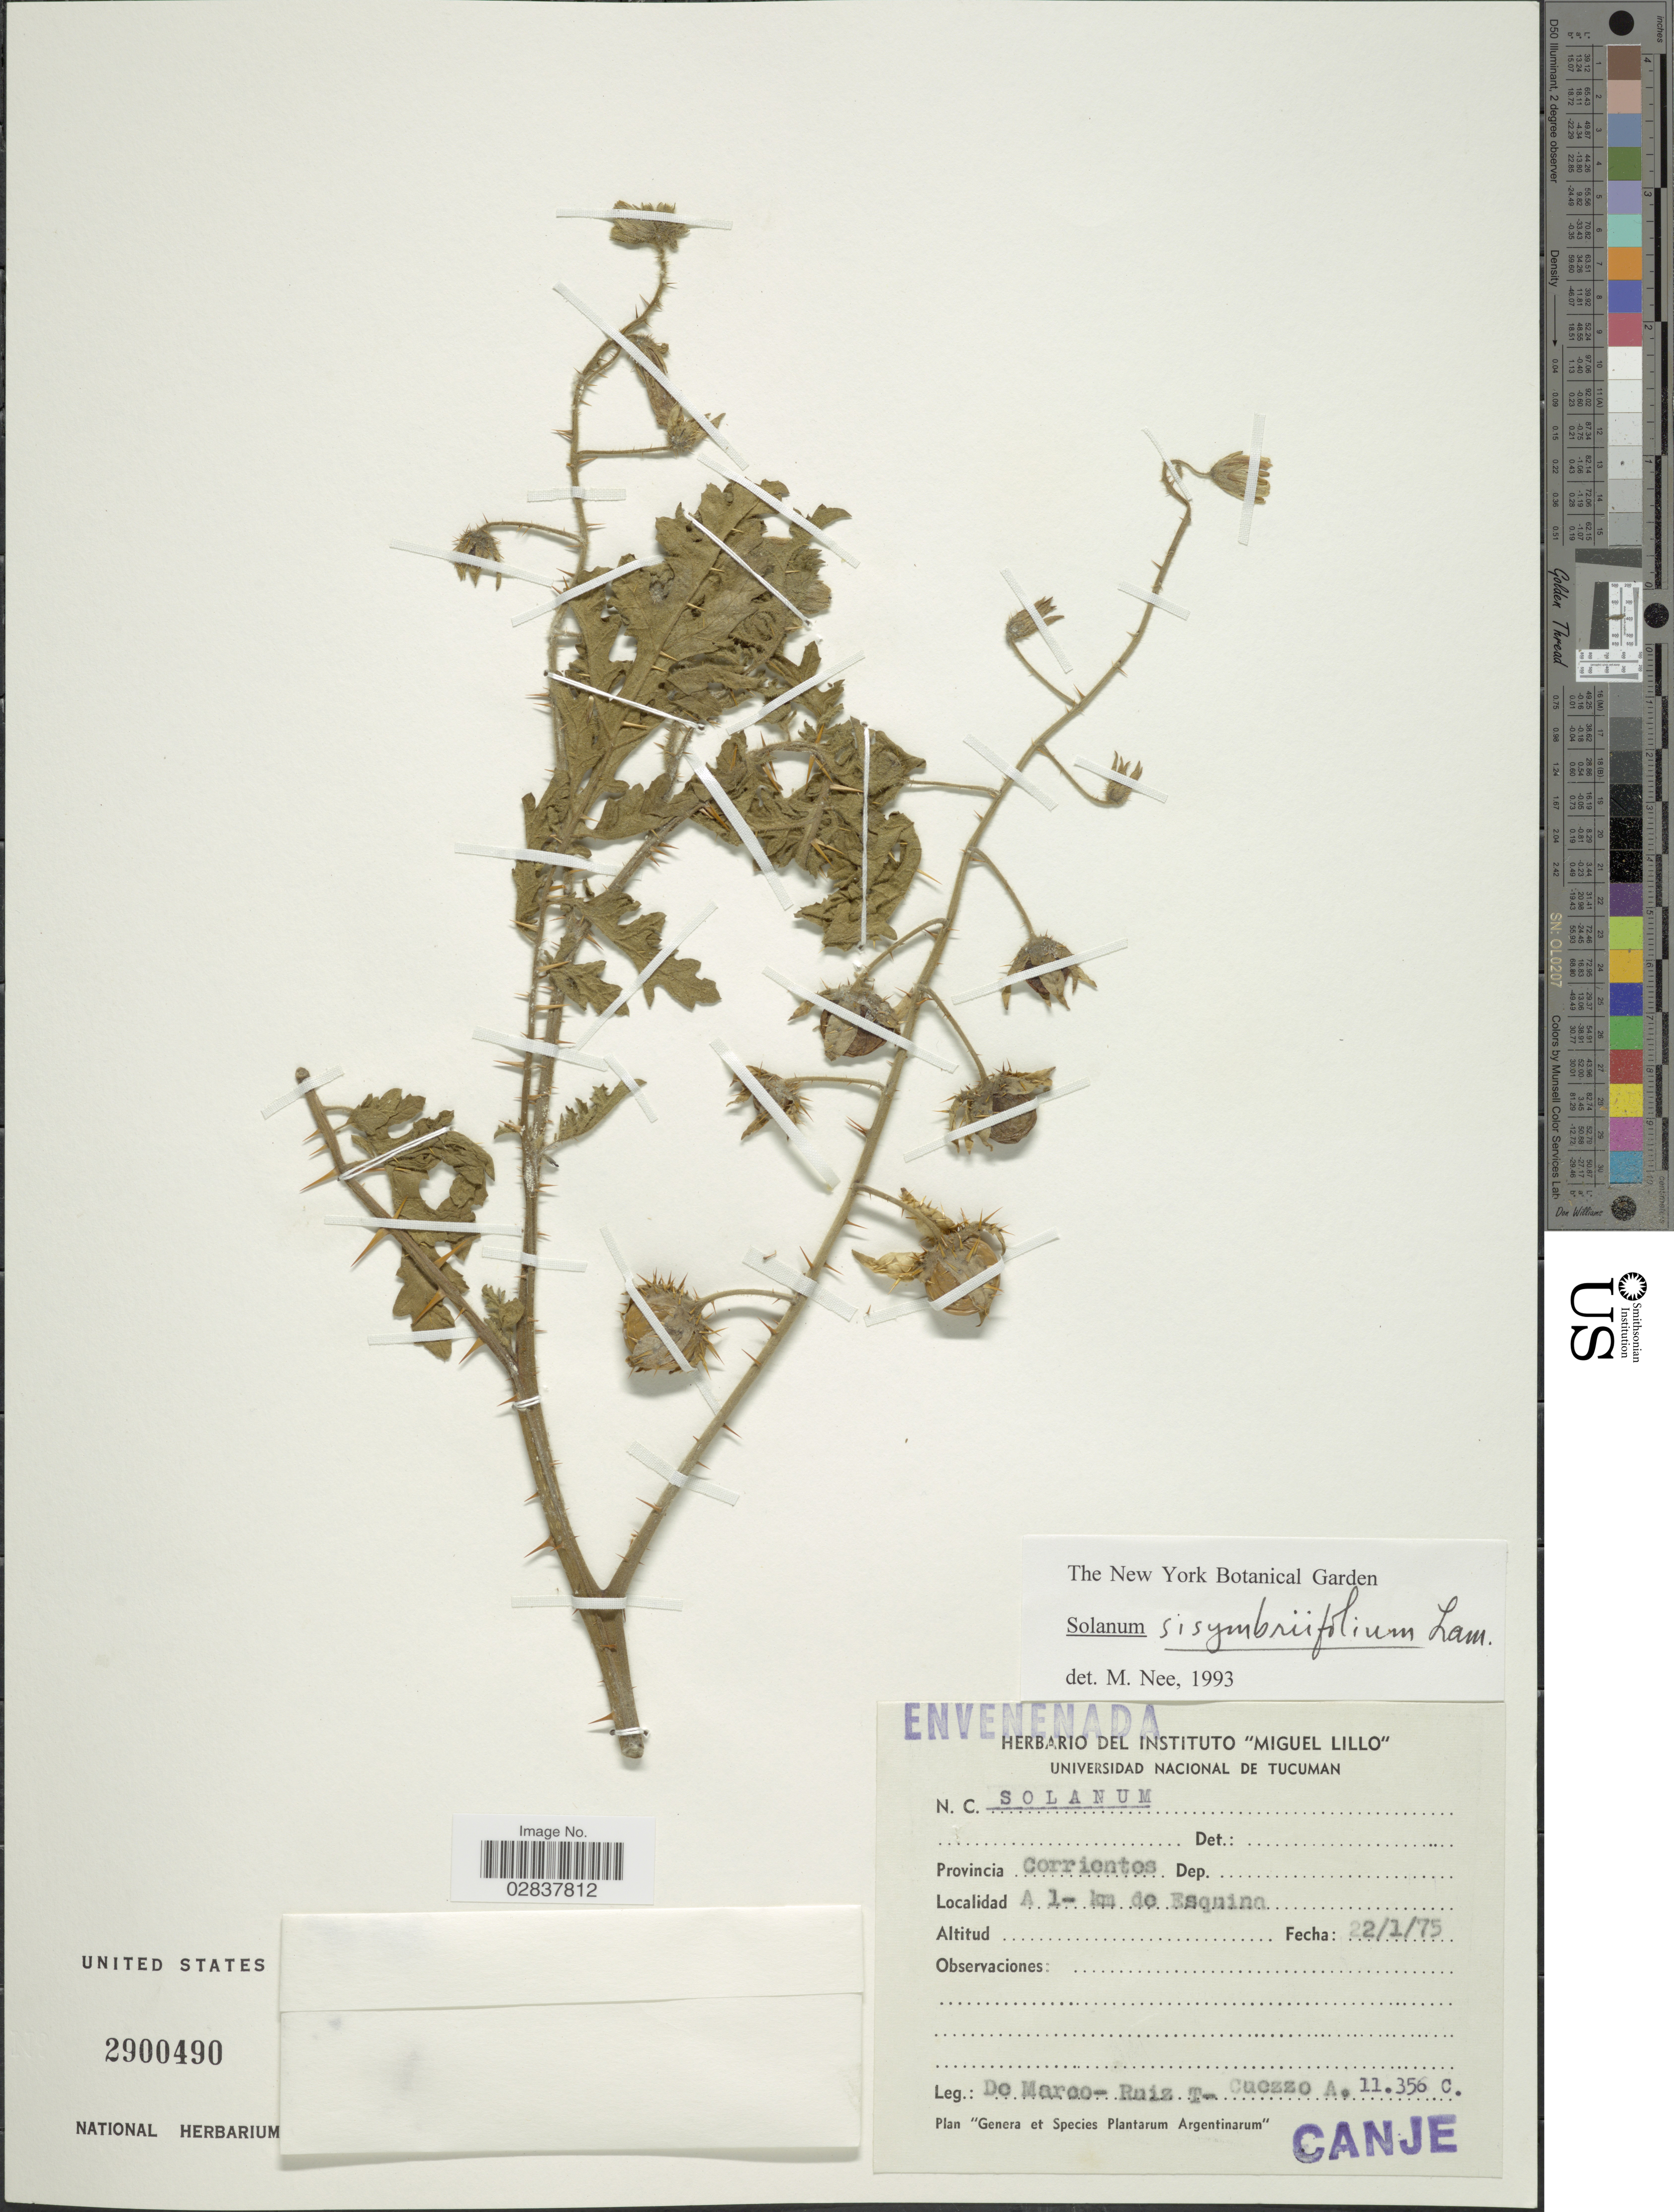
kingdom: Plantae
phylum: Tracheophyta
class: Magnoliopsida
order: Solanales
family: Solanaceae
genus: Solanum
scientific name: Solanum sisymbriifolium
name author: Lam.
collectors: -. De Marco, T. Ruíz & A. Cuezzo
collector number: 11356C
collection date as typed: Transcribed d/m/y: 22/1/75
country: Argentina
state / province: Corrientes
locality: A 1- km de Esquina.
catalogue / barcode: US 2900490